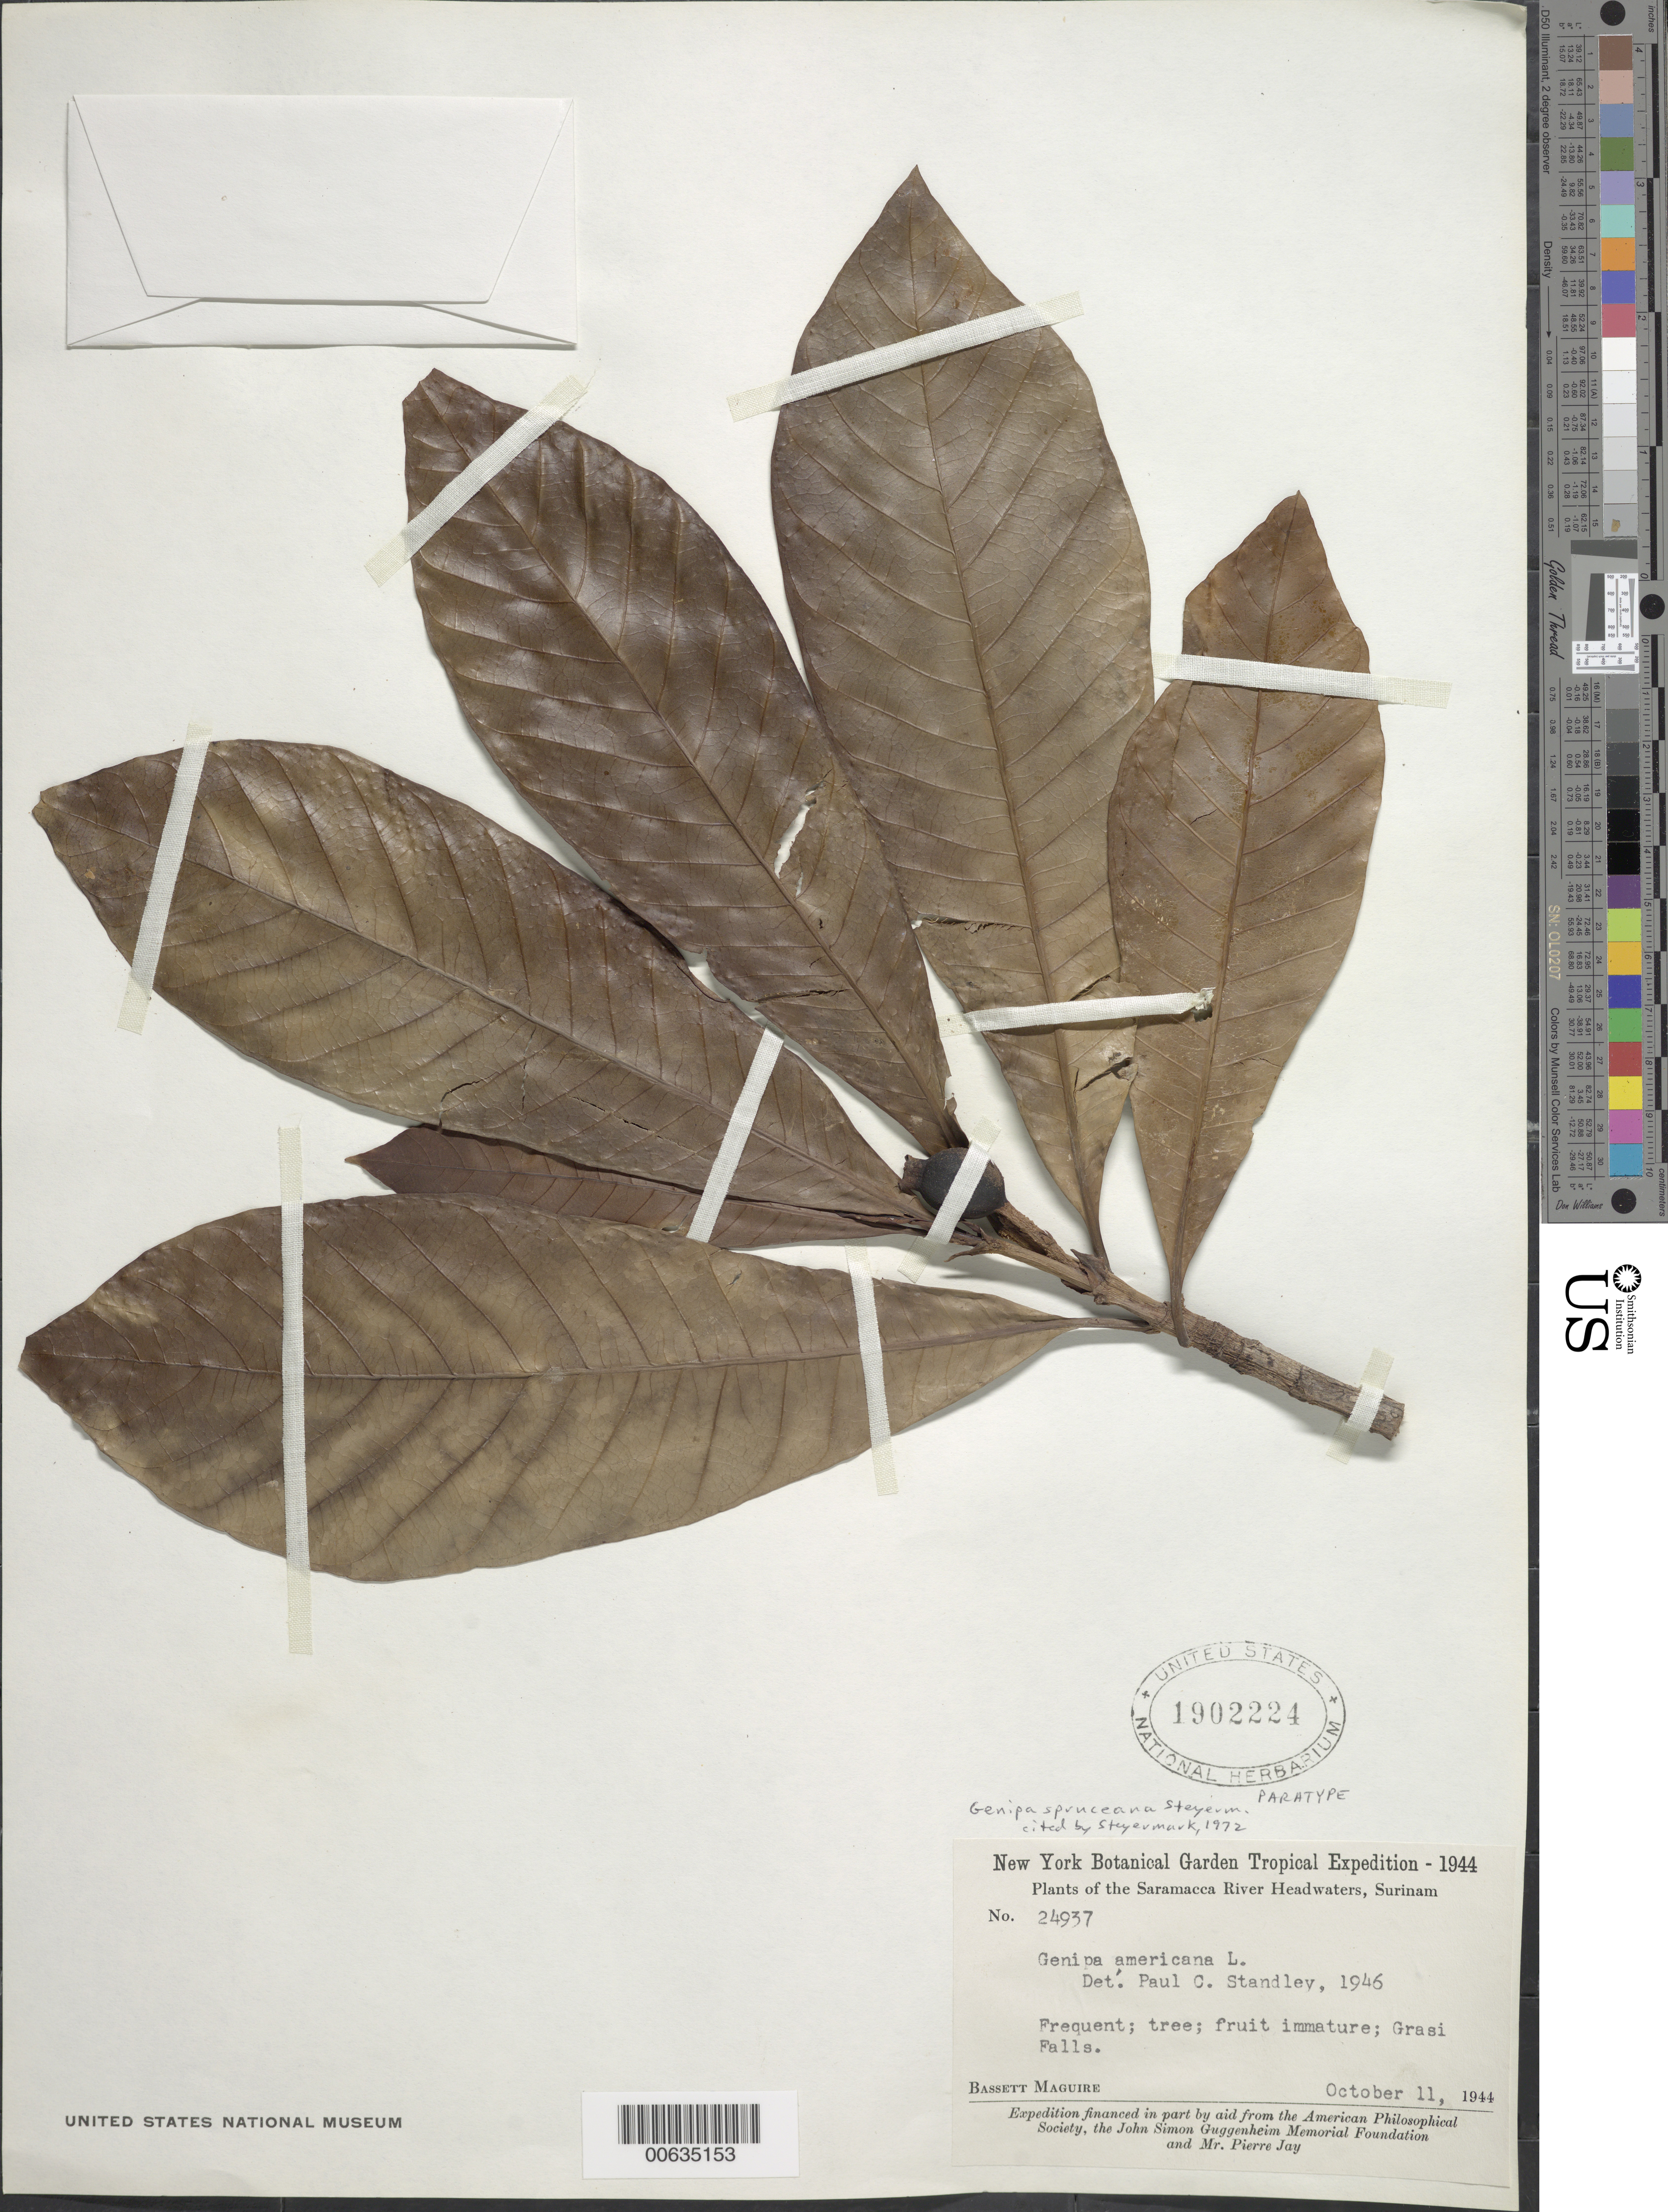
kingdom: Plantae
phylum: Tracheophyta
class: Magnoliopsida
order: Gentianales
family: Rubiaceae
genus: Genipa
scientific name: Genipa spruceana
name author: Steyerm.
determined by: Steyermark, Julian A., (VEN)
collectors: B. Maguire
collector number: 24937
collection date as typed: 11-Oct-44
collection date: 1944-10-11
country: Suriname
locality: Saramacca River, Grasi Falls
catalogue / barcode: US 1902224